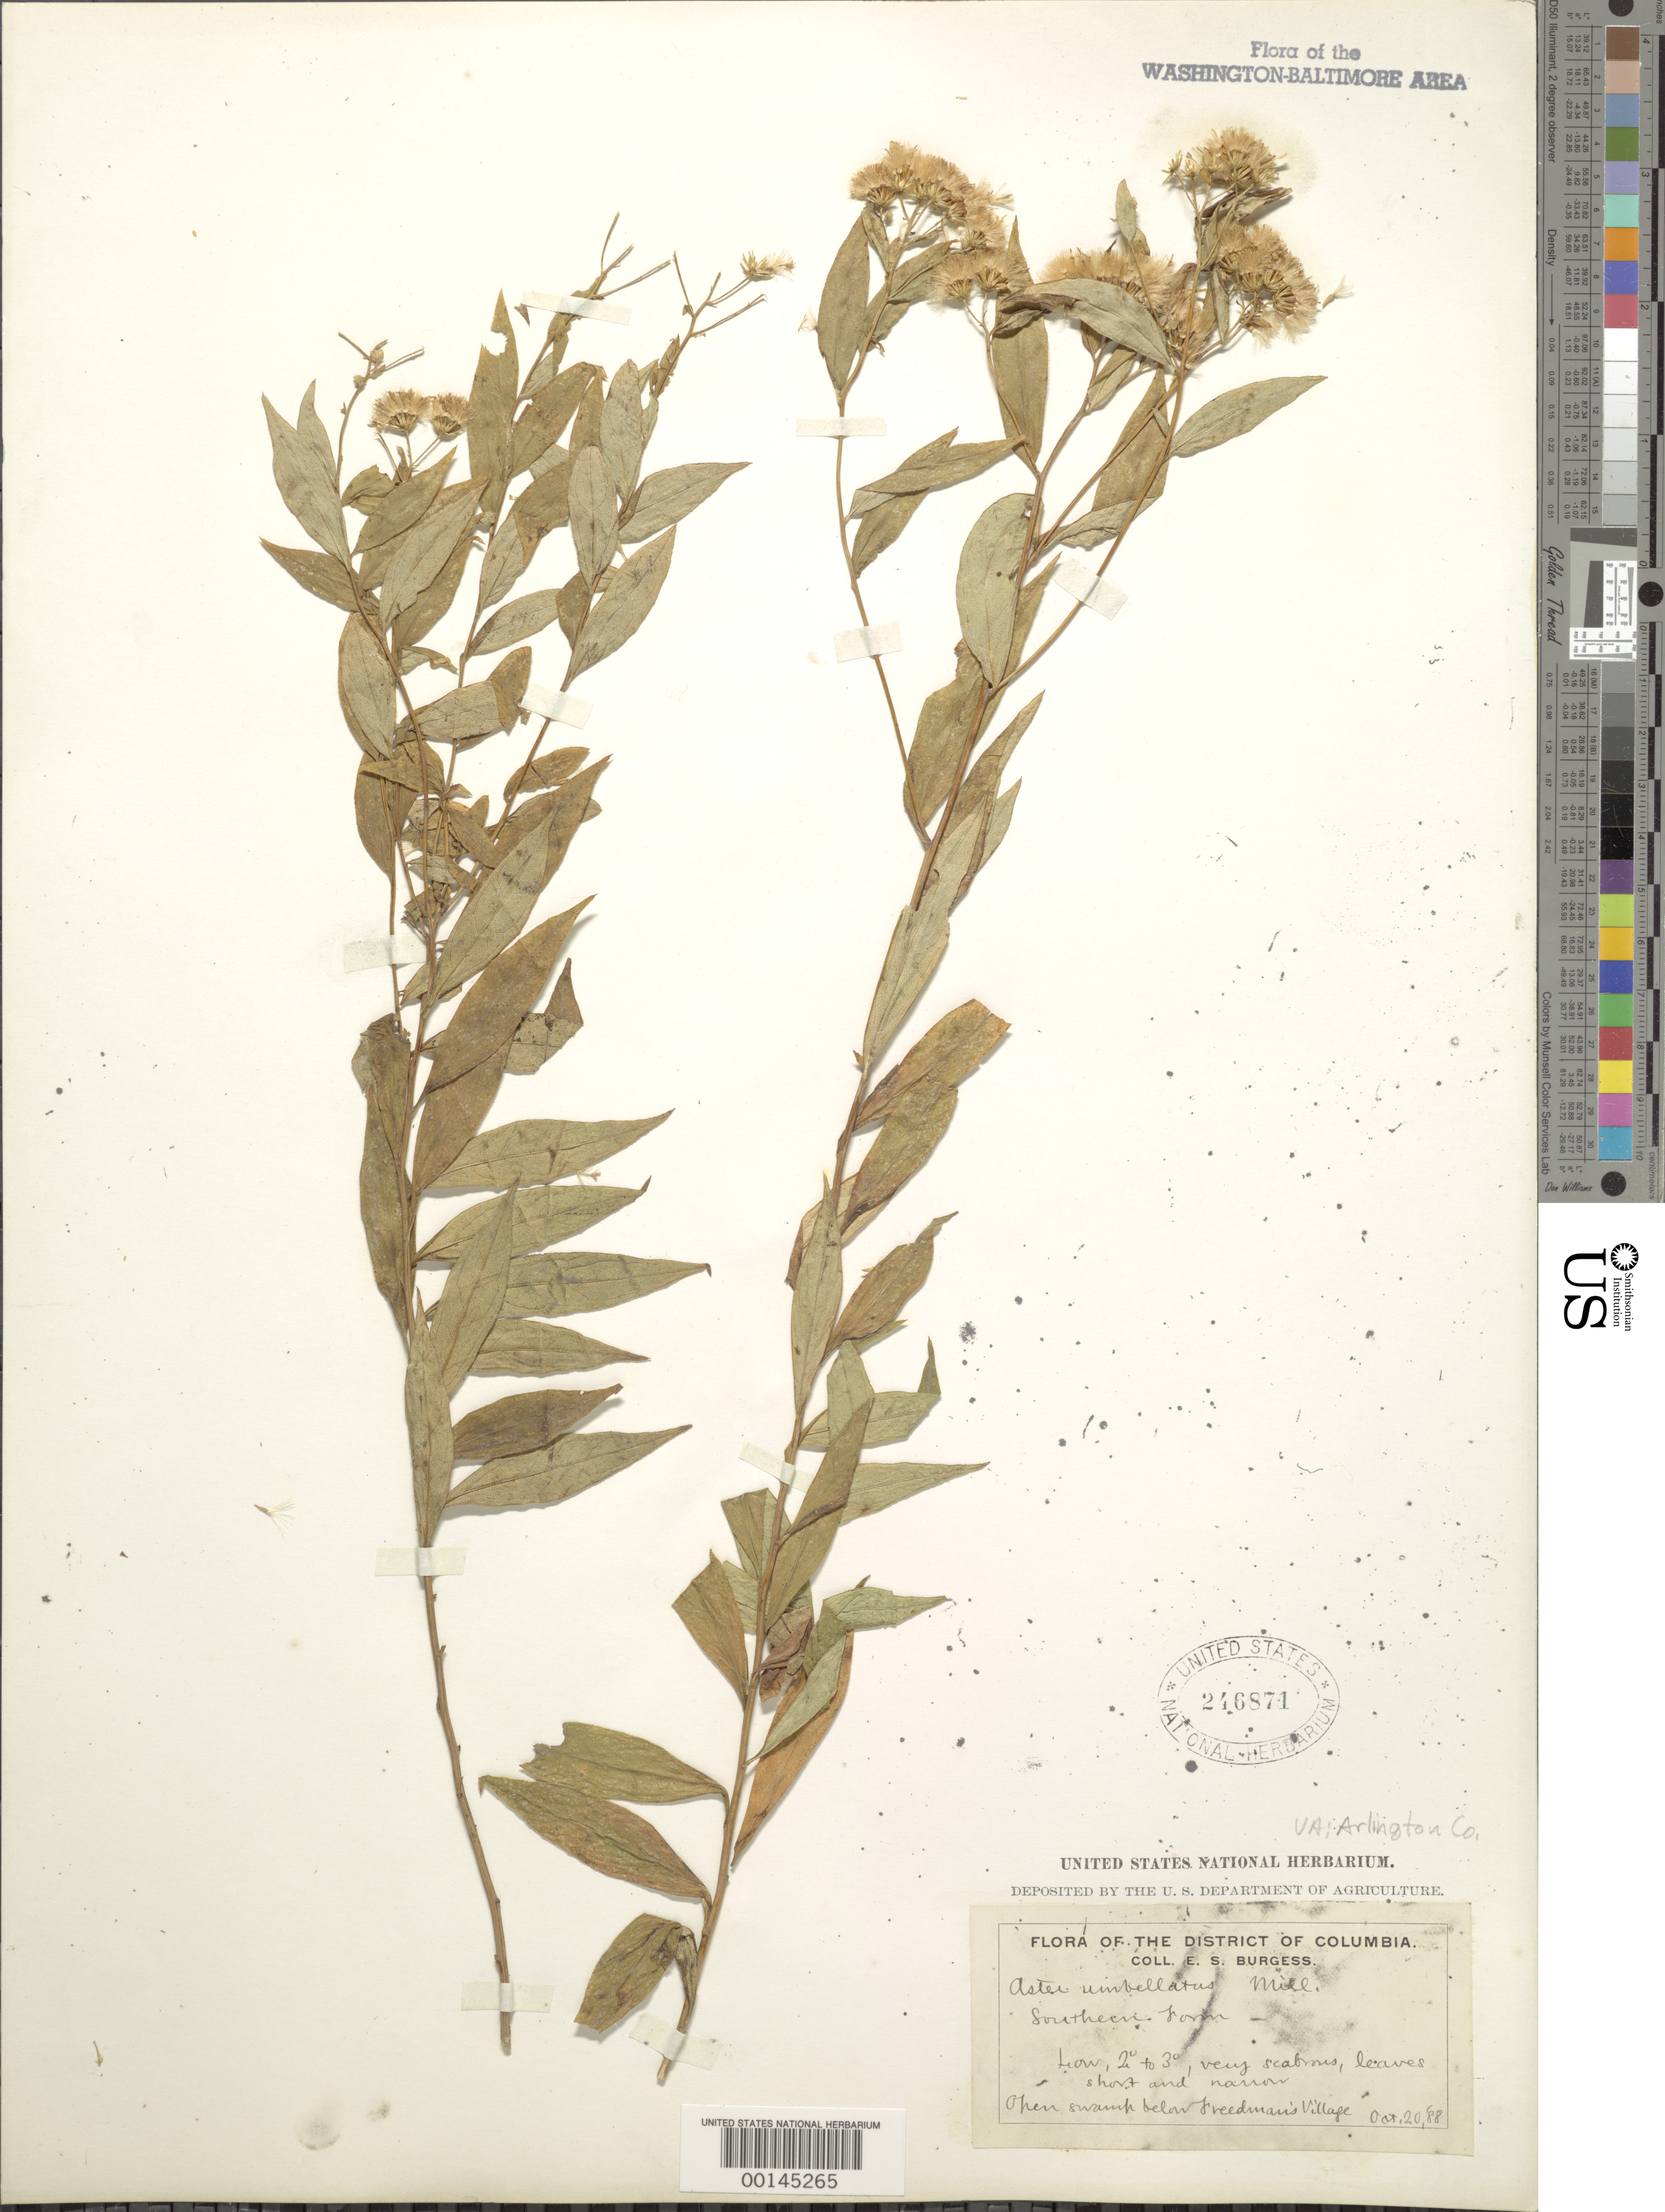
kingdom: Plantae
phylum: Tracheophyta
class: Magnoliopsida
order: Asterales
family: Asteraceae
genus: Doellingeria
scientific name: Doellingeria umbellata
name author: (Mill.) Nees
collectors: E. Burgess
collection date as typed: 20 Oct 1888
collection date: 1888-10-20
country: United States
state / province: Virginia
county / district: Arlington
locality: Below Freedmans Village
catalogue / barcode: US 246871